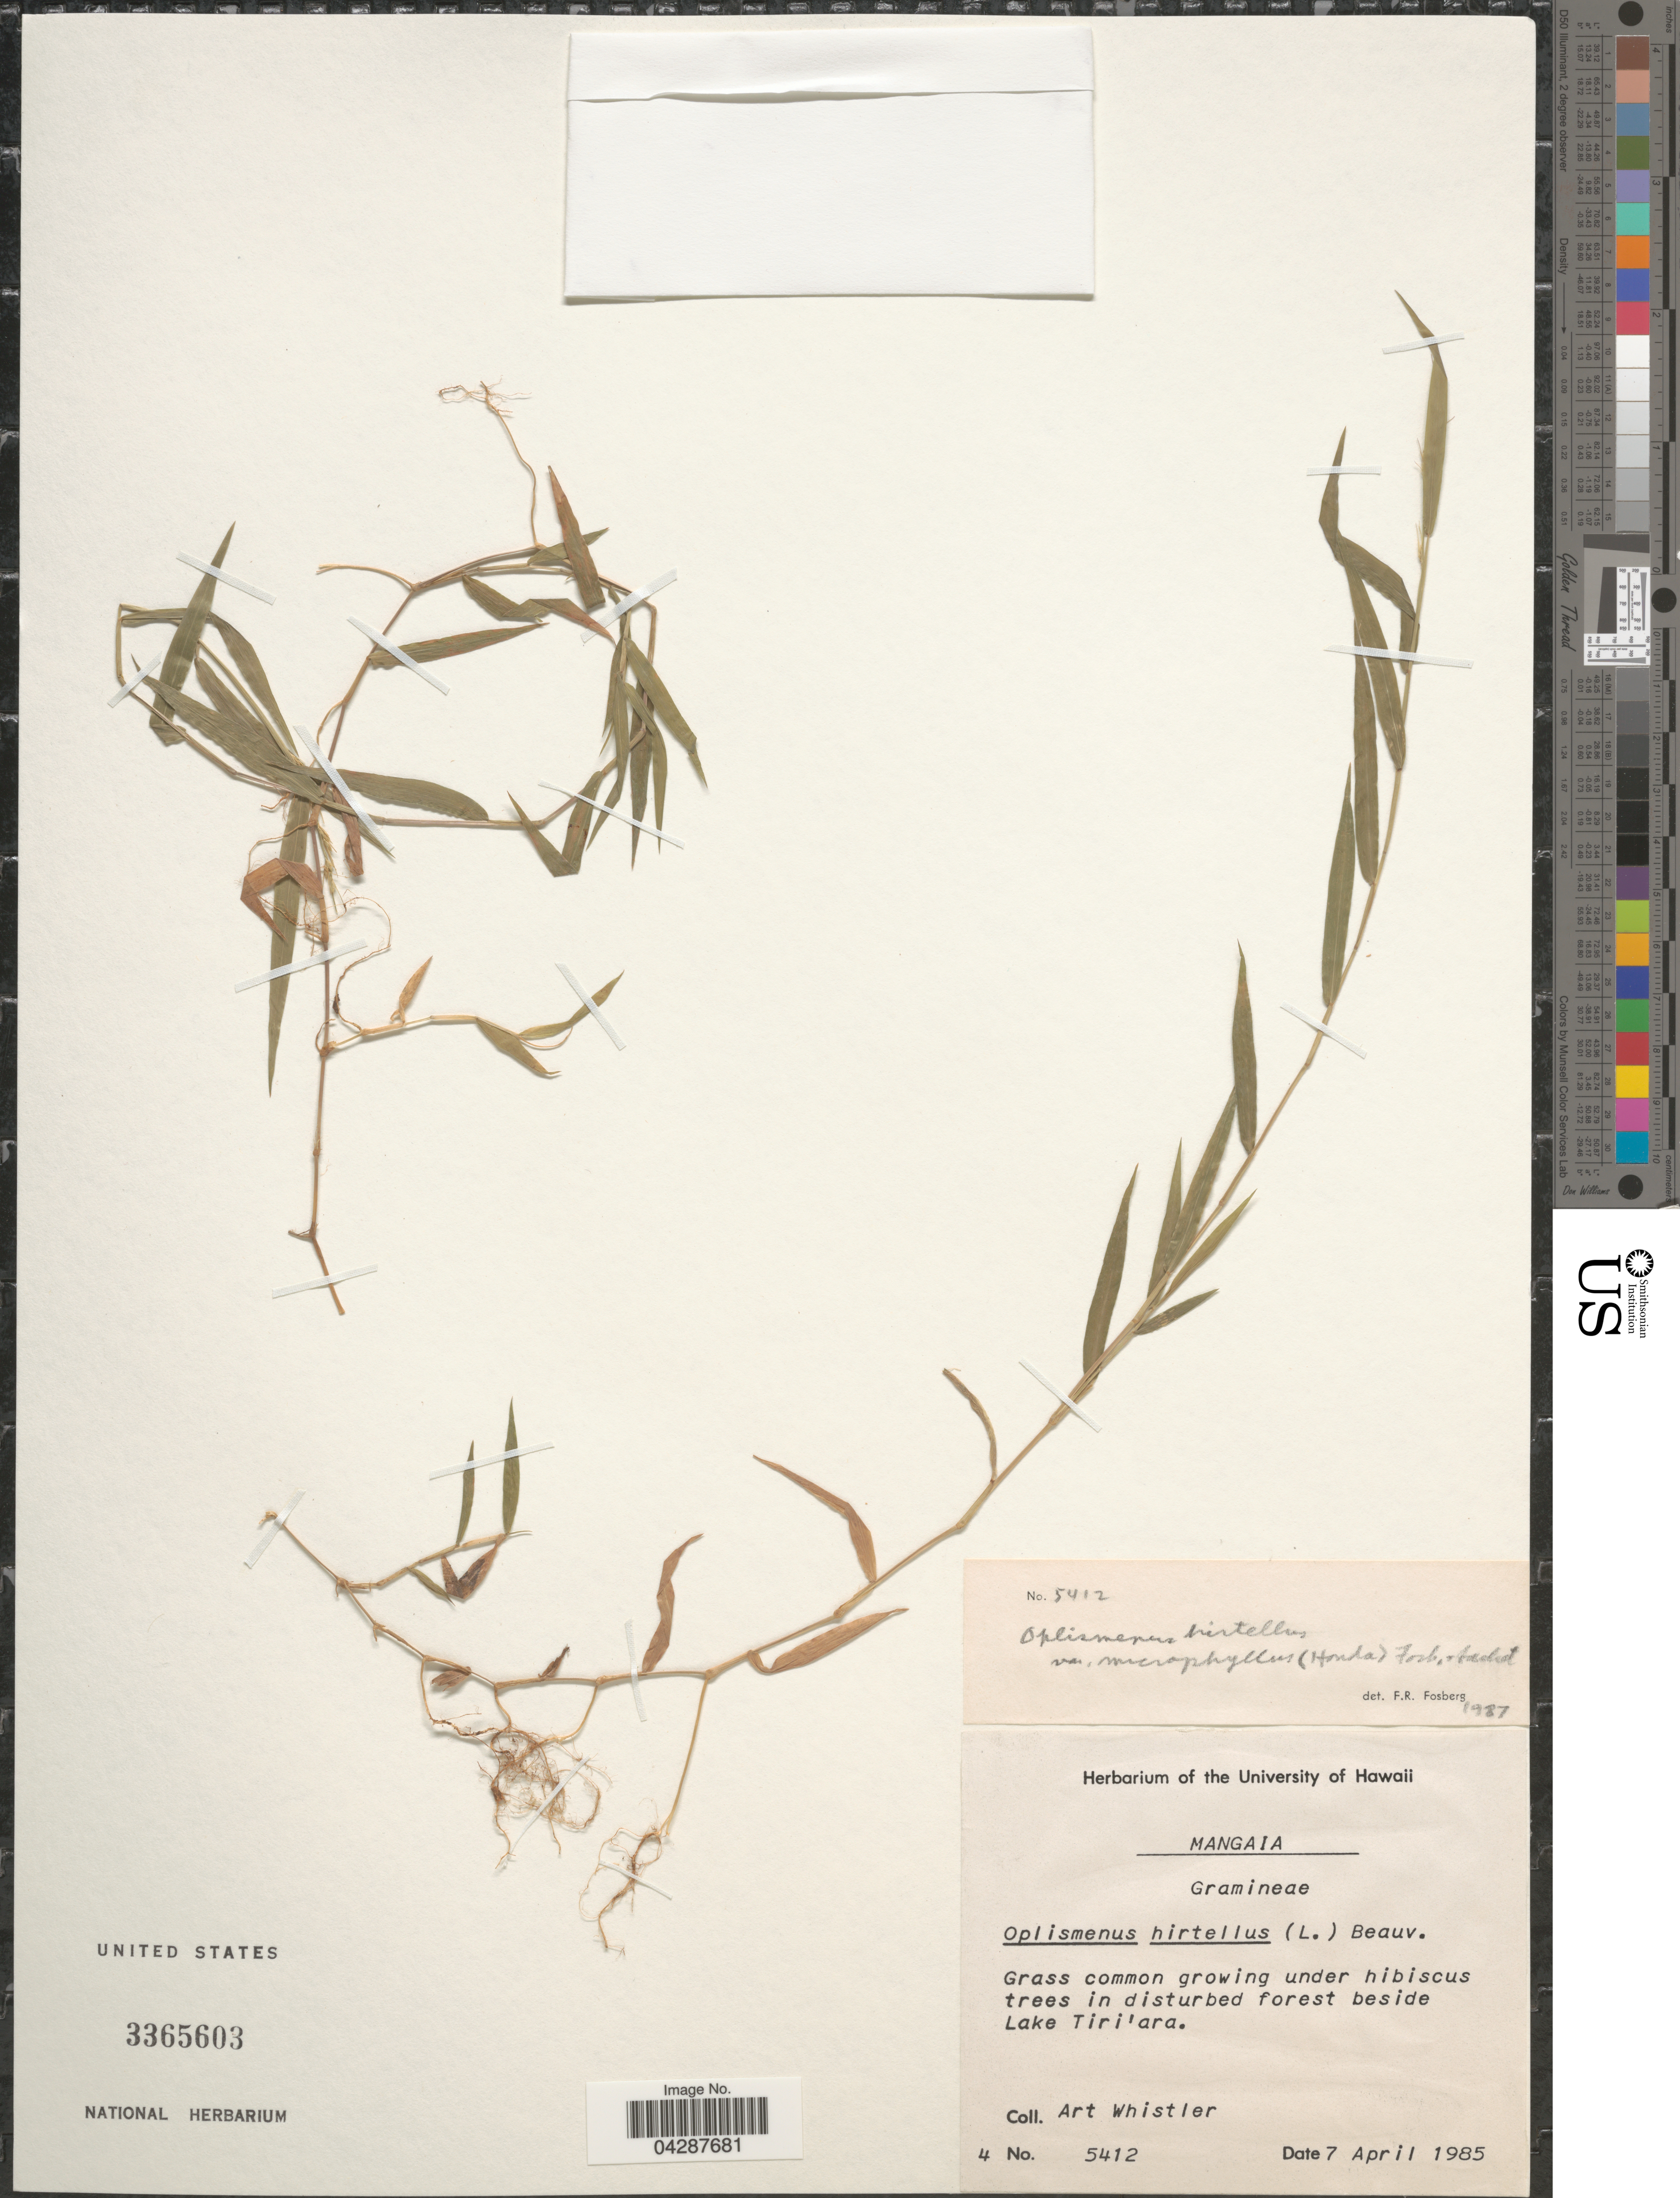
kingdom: Plantae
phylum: Tracheophyta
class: Liliopsida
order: Poales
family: Poaceae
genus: Oplismenus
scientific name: Oplismenus hirtellus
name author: (L.) P. Beauv.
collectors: A. Whistler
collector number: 5412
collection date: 1985-04-07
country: Cook Islands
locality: Mangaia. In disturbed forest beside Lake Tiri'ara.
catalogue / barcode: US 3365603